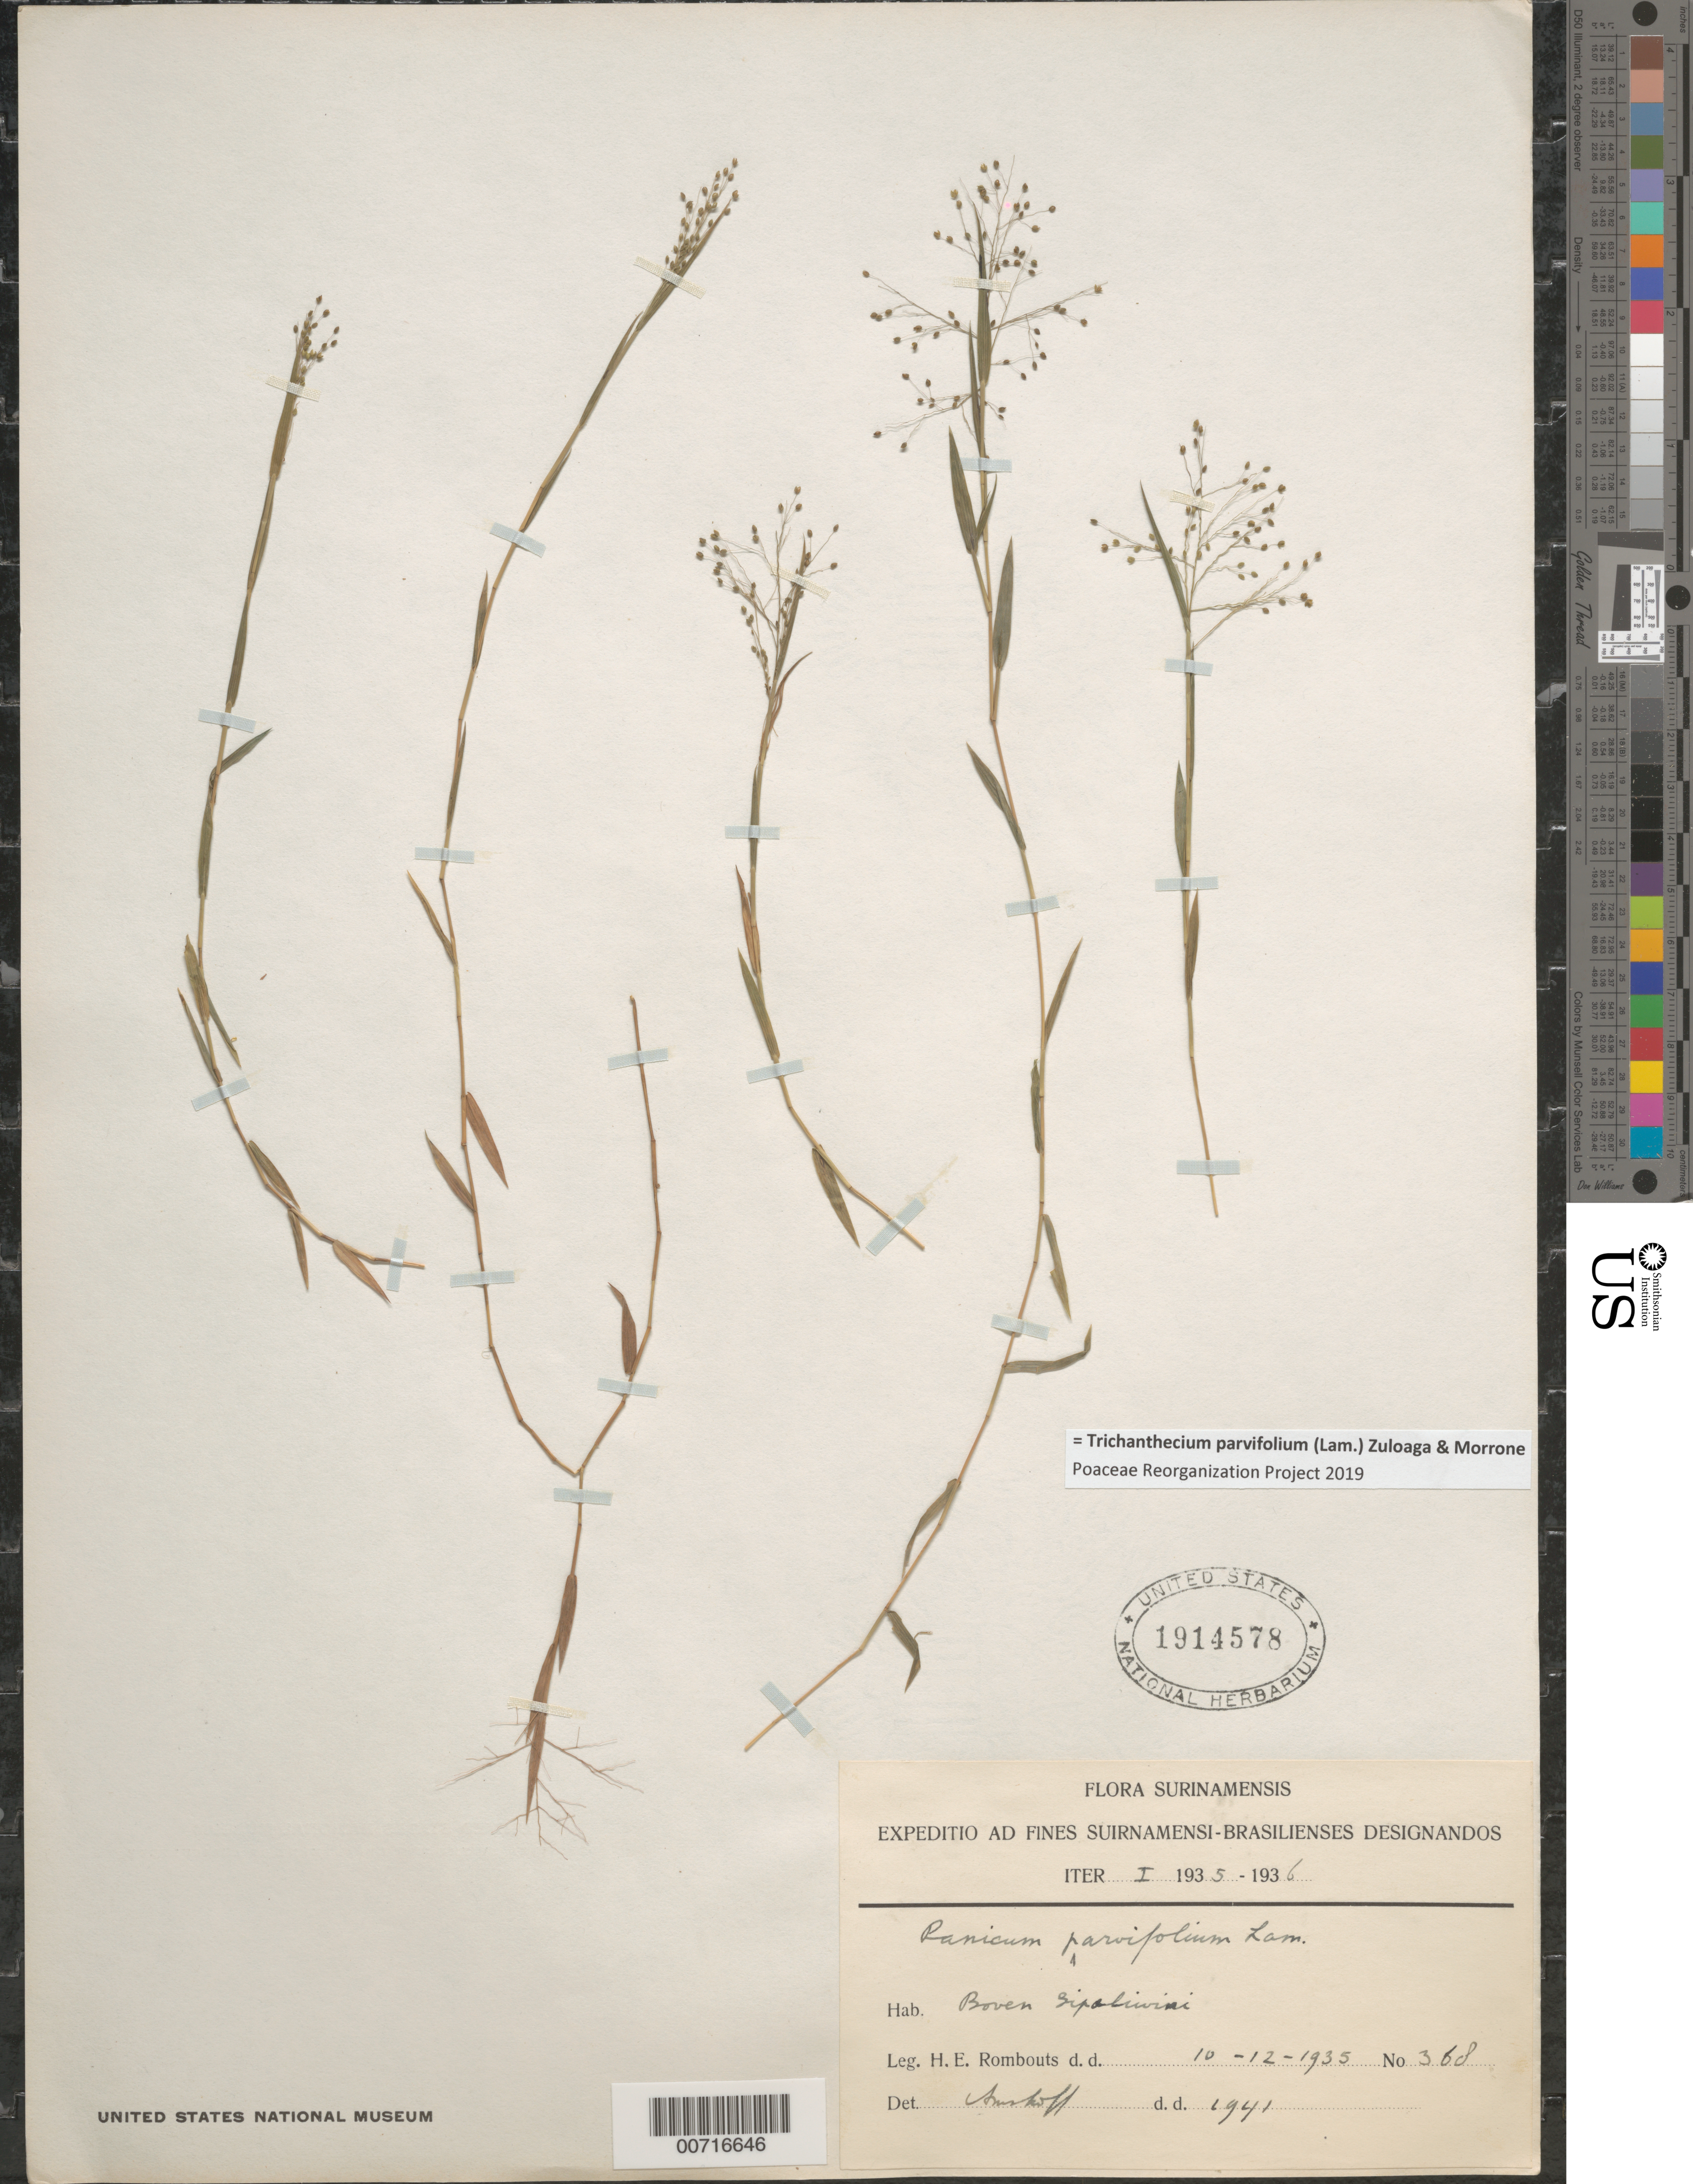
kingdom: Plantae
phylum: Tracheophyta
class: Liliopsida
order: Poales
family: Poaceae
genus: Trichanthecium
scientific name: Trichanthecium parvifolium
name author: (Lam.) Zuloaga & Morrone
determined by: Poaceae Reorganization Project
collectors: H. Rombouts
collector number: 368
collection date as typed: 12-Oct-35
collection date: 1935-10-12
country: Suriname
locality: Upper Sipaliwini R.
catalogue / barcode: US 1914578